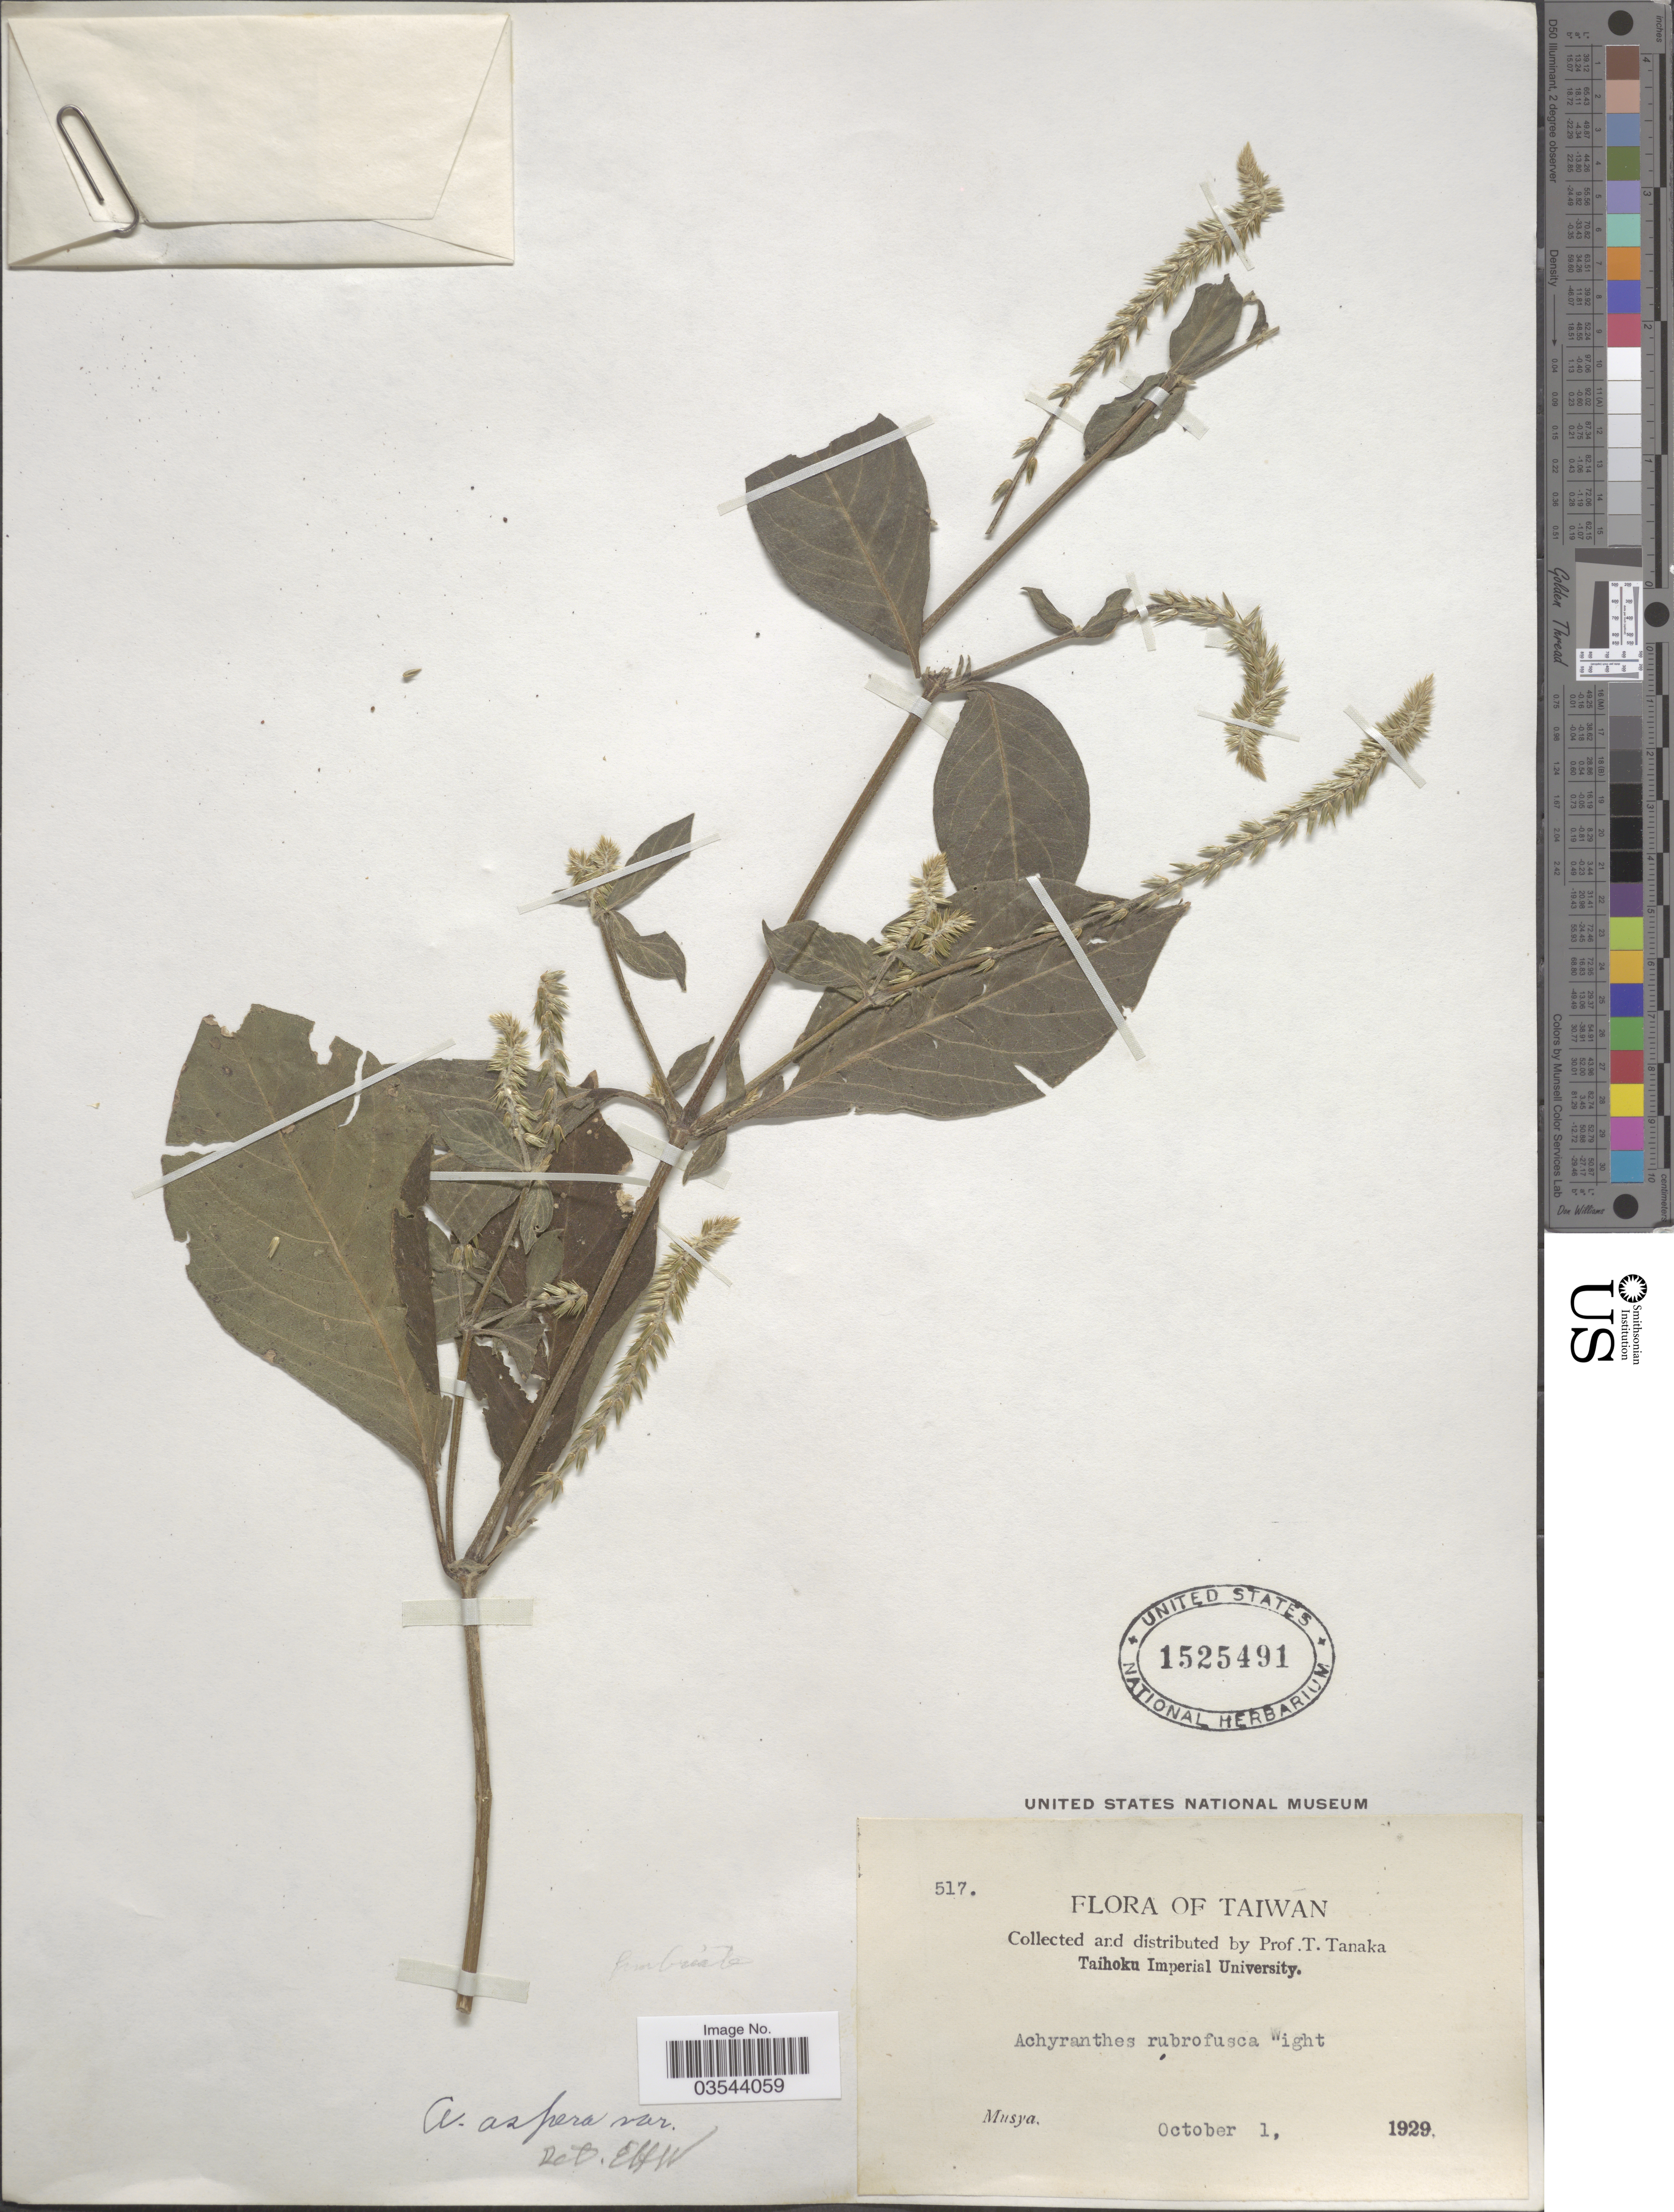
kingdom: Plantae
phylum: Tracheophyta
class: Magnoliopsida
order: Caryophyllales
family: Amaranthaceae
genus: Achyranthes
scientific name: Achyranthes aspera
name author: L.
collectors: T. Tanaka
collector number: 517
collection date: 1929-10-01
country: Taiwan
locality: Musya.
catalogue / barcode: US 1525491